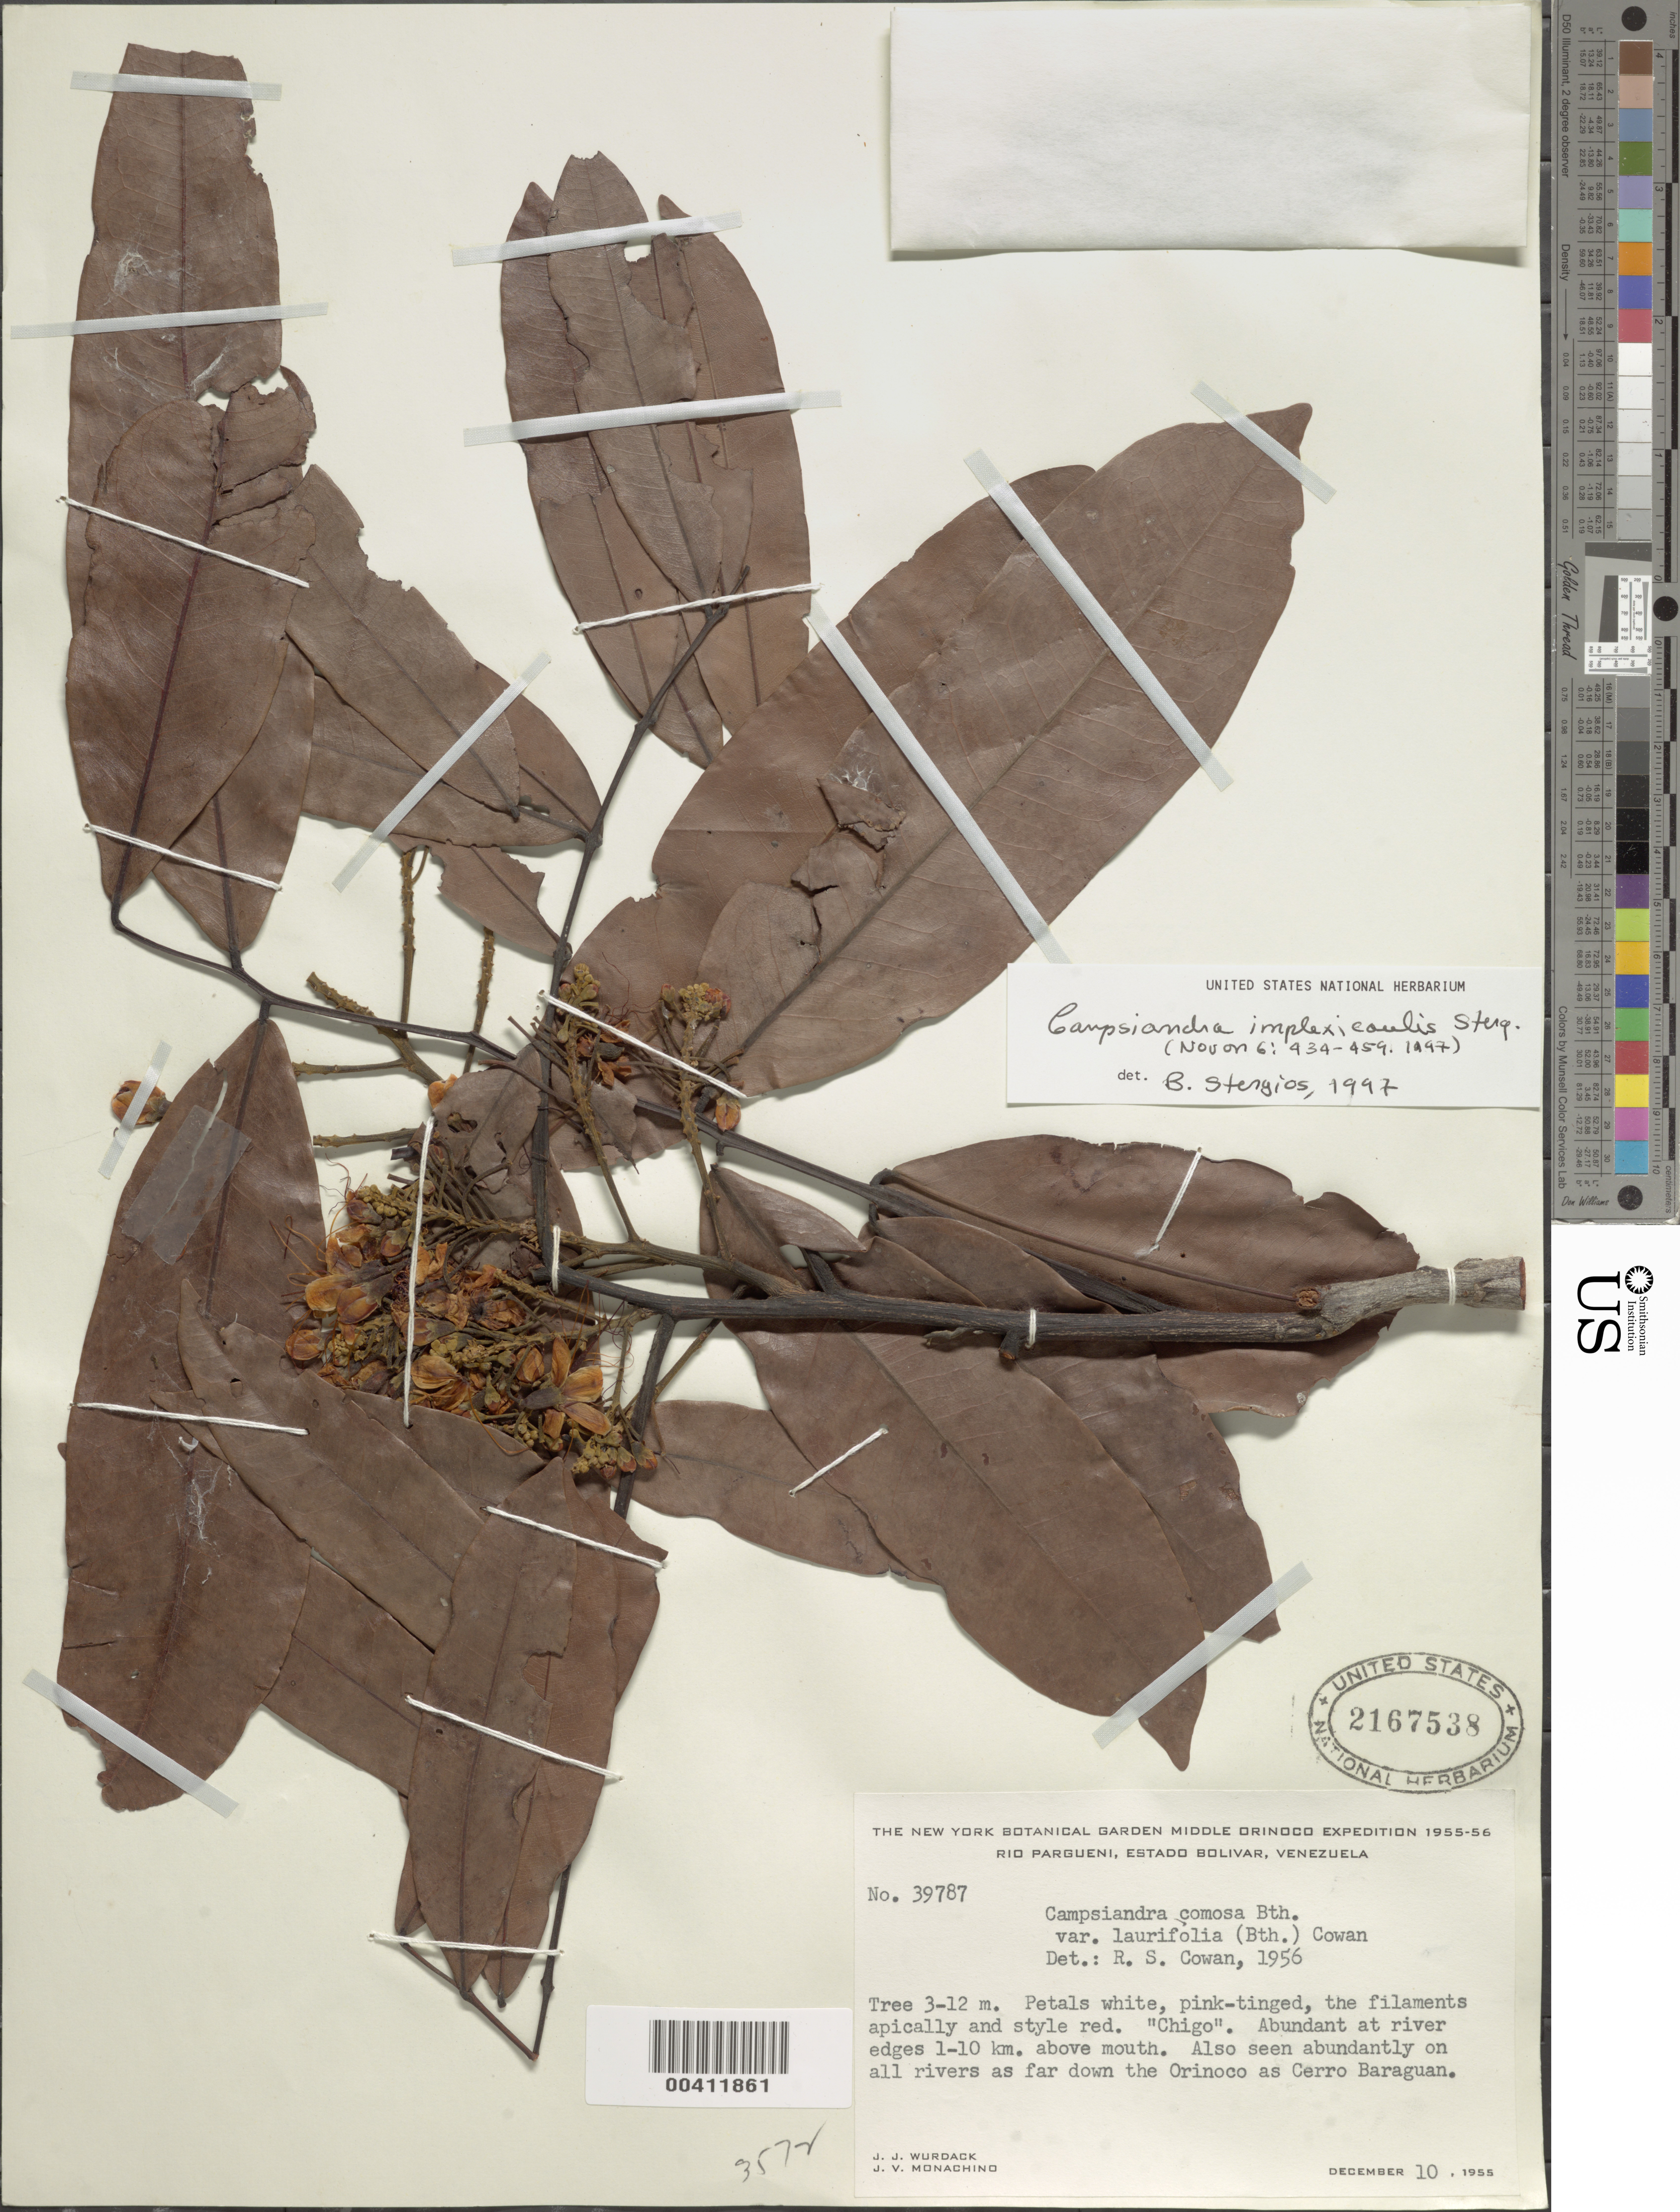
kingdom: Plantae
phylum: Tracheophyta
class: Magnoliopsida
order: Fabales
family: Fabaceae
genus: Campsiandra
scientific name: Campsiandra implexicaulis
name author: Stergios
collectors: J. J. Wurdack & J. V. Monachino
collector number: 39787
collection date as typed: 10 Dec 1955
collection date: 1955-12-10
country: Venezuela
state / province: Bolivar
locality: Rio pargueni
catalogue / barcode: US 2167538